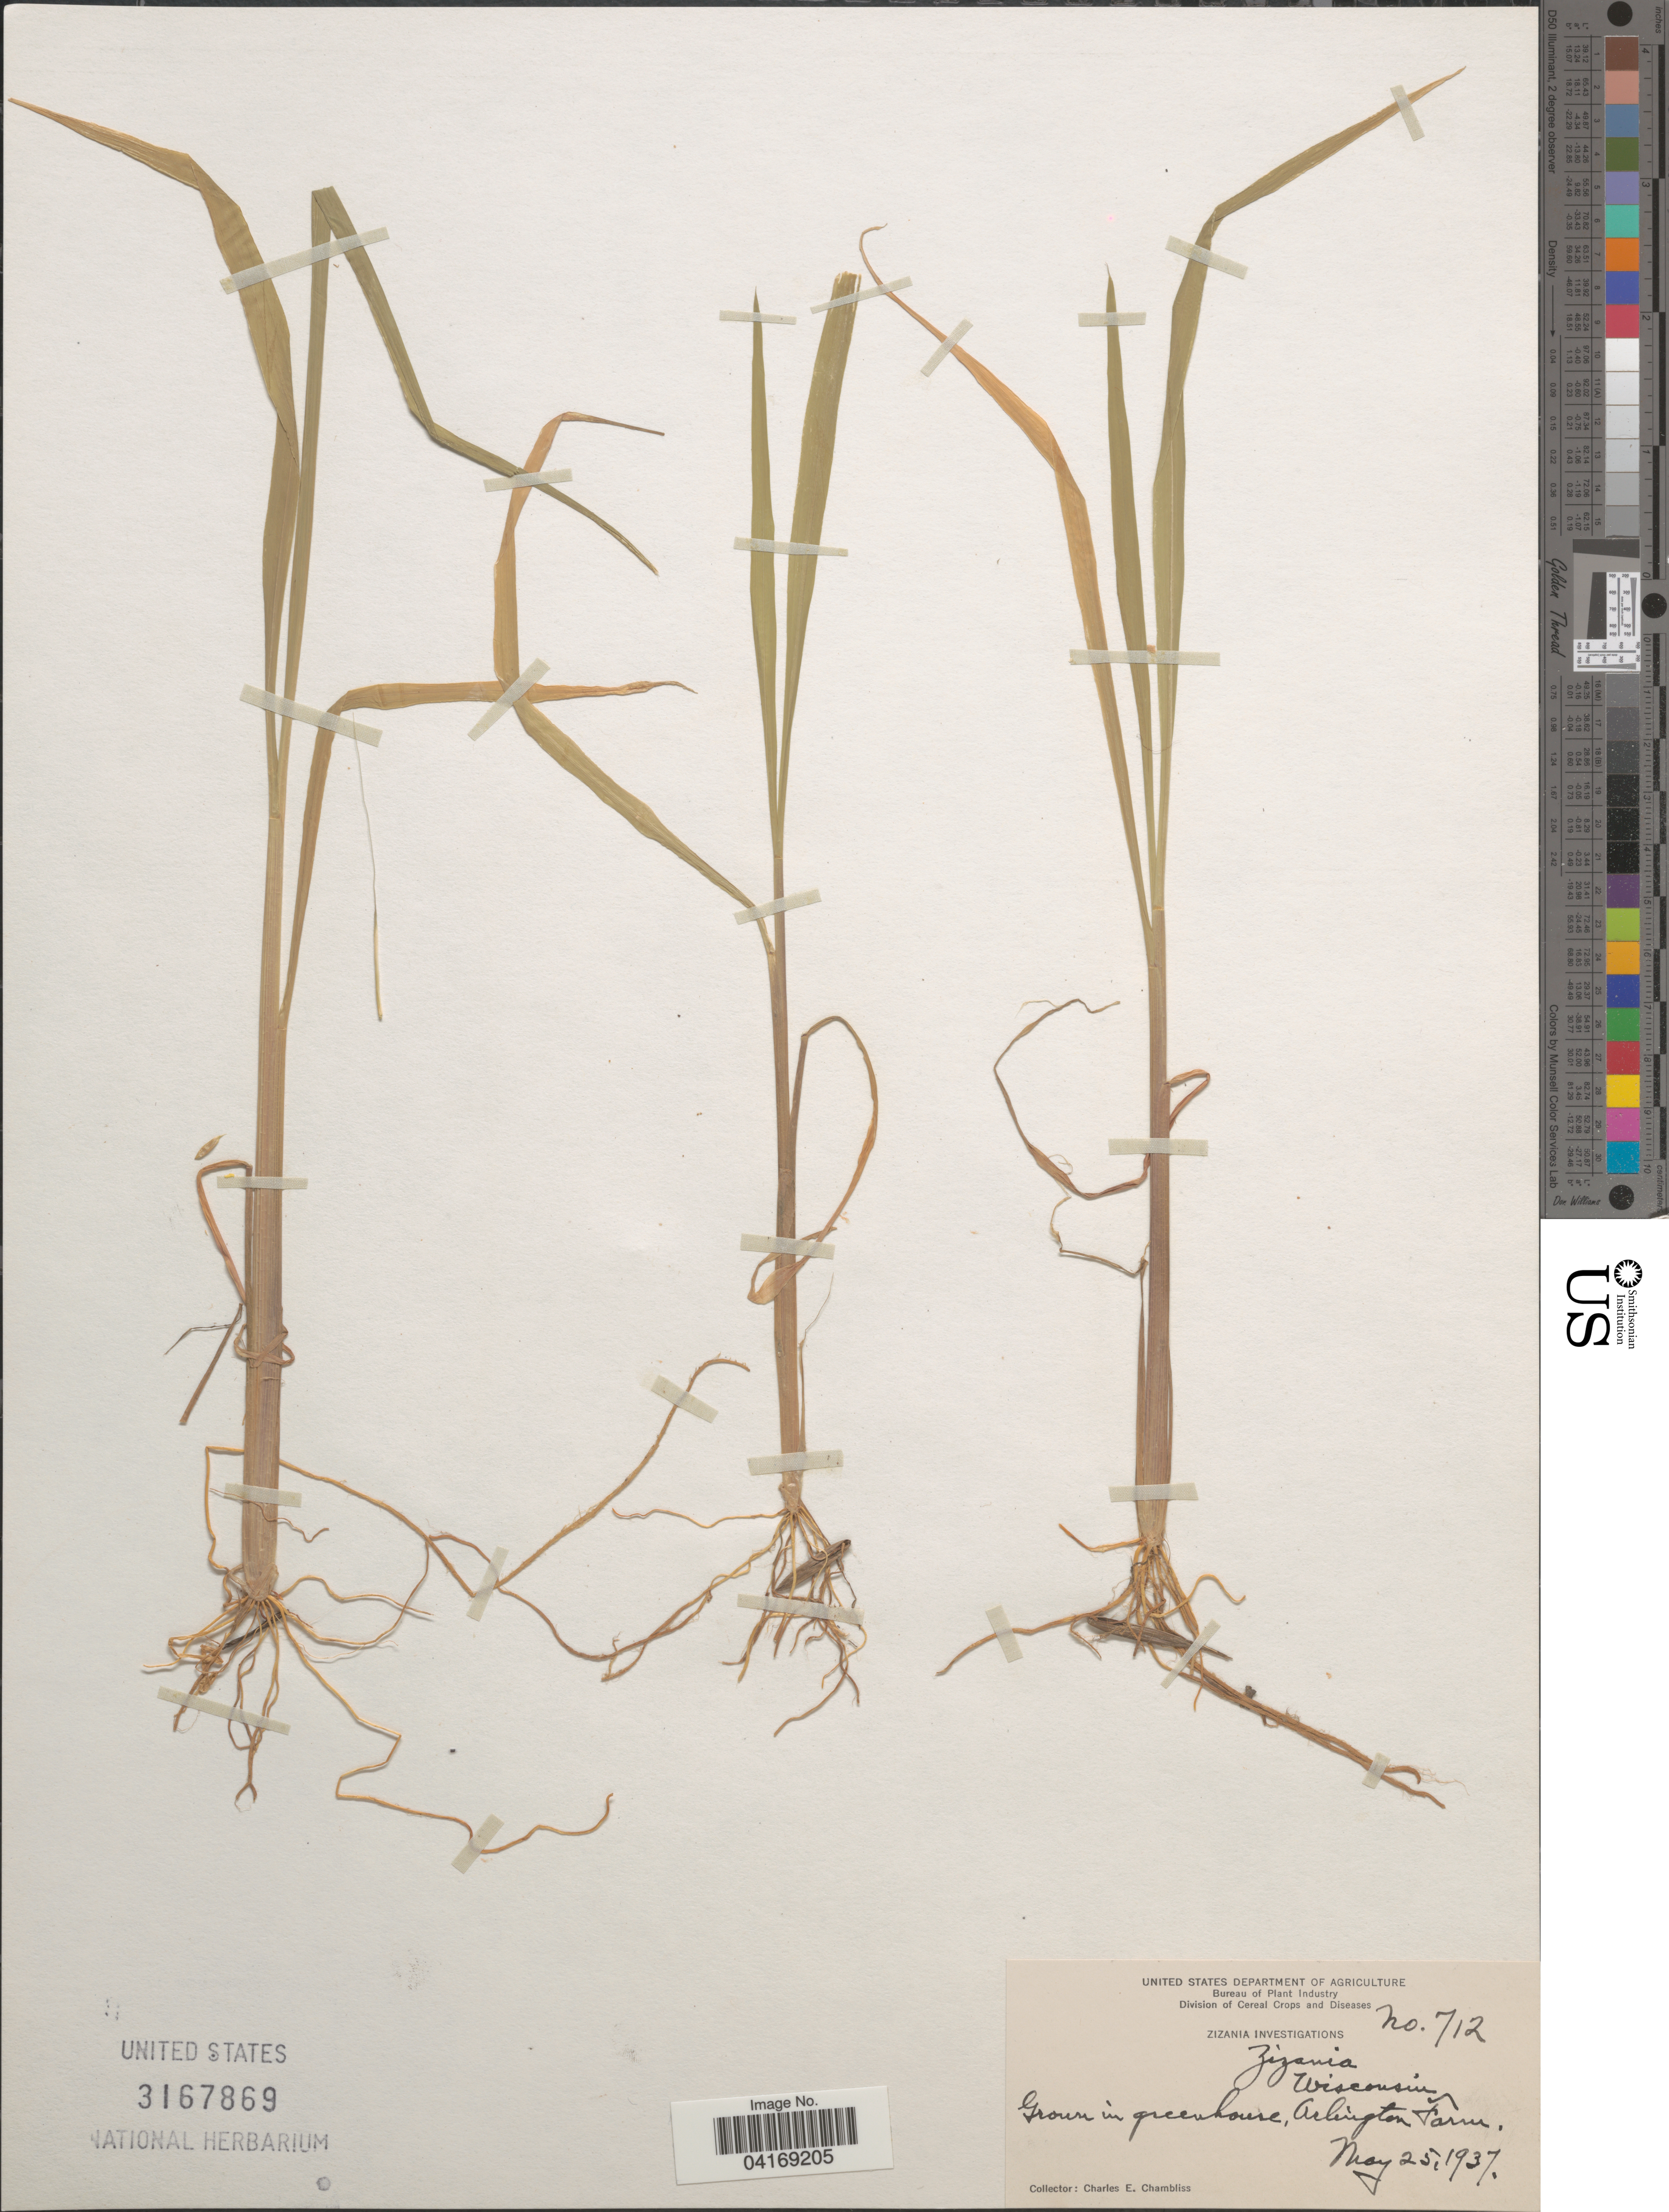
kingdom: Plantae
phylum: Tracheophyta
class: Liliopsida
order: Poales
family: Poaceae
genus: Zizania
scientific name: Zizania sp.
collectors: C. Chambliss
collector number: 712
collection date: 1937-05-25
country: United States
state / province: Virginia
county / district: Arlington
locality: In greenhouse, Arlington Farm.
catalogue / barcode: US 3167869